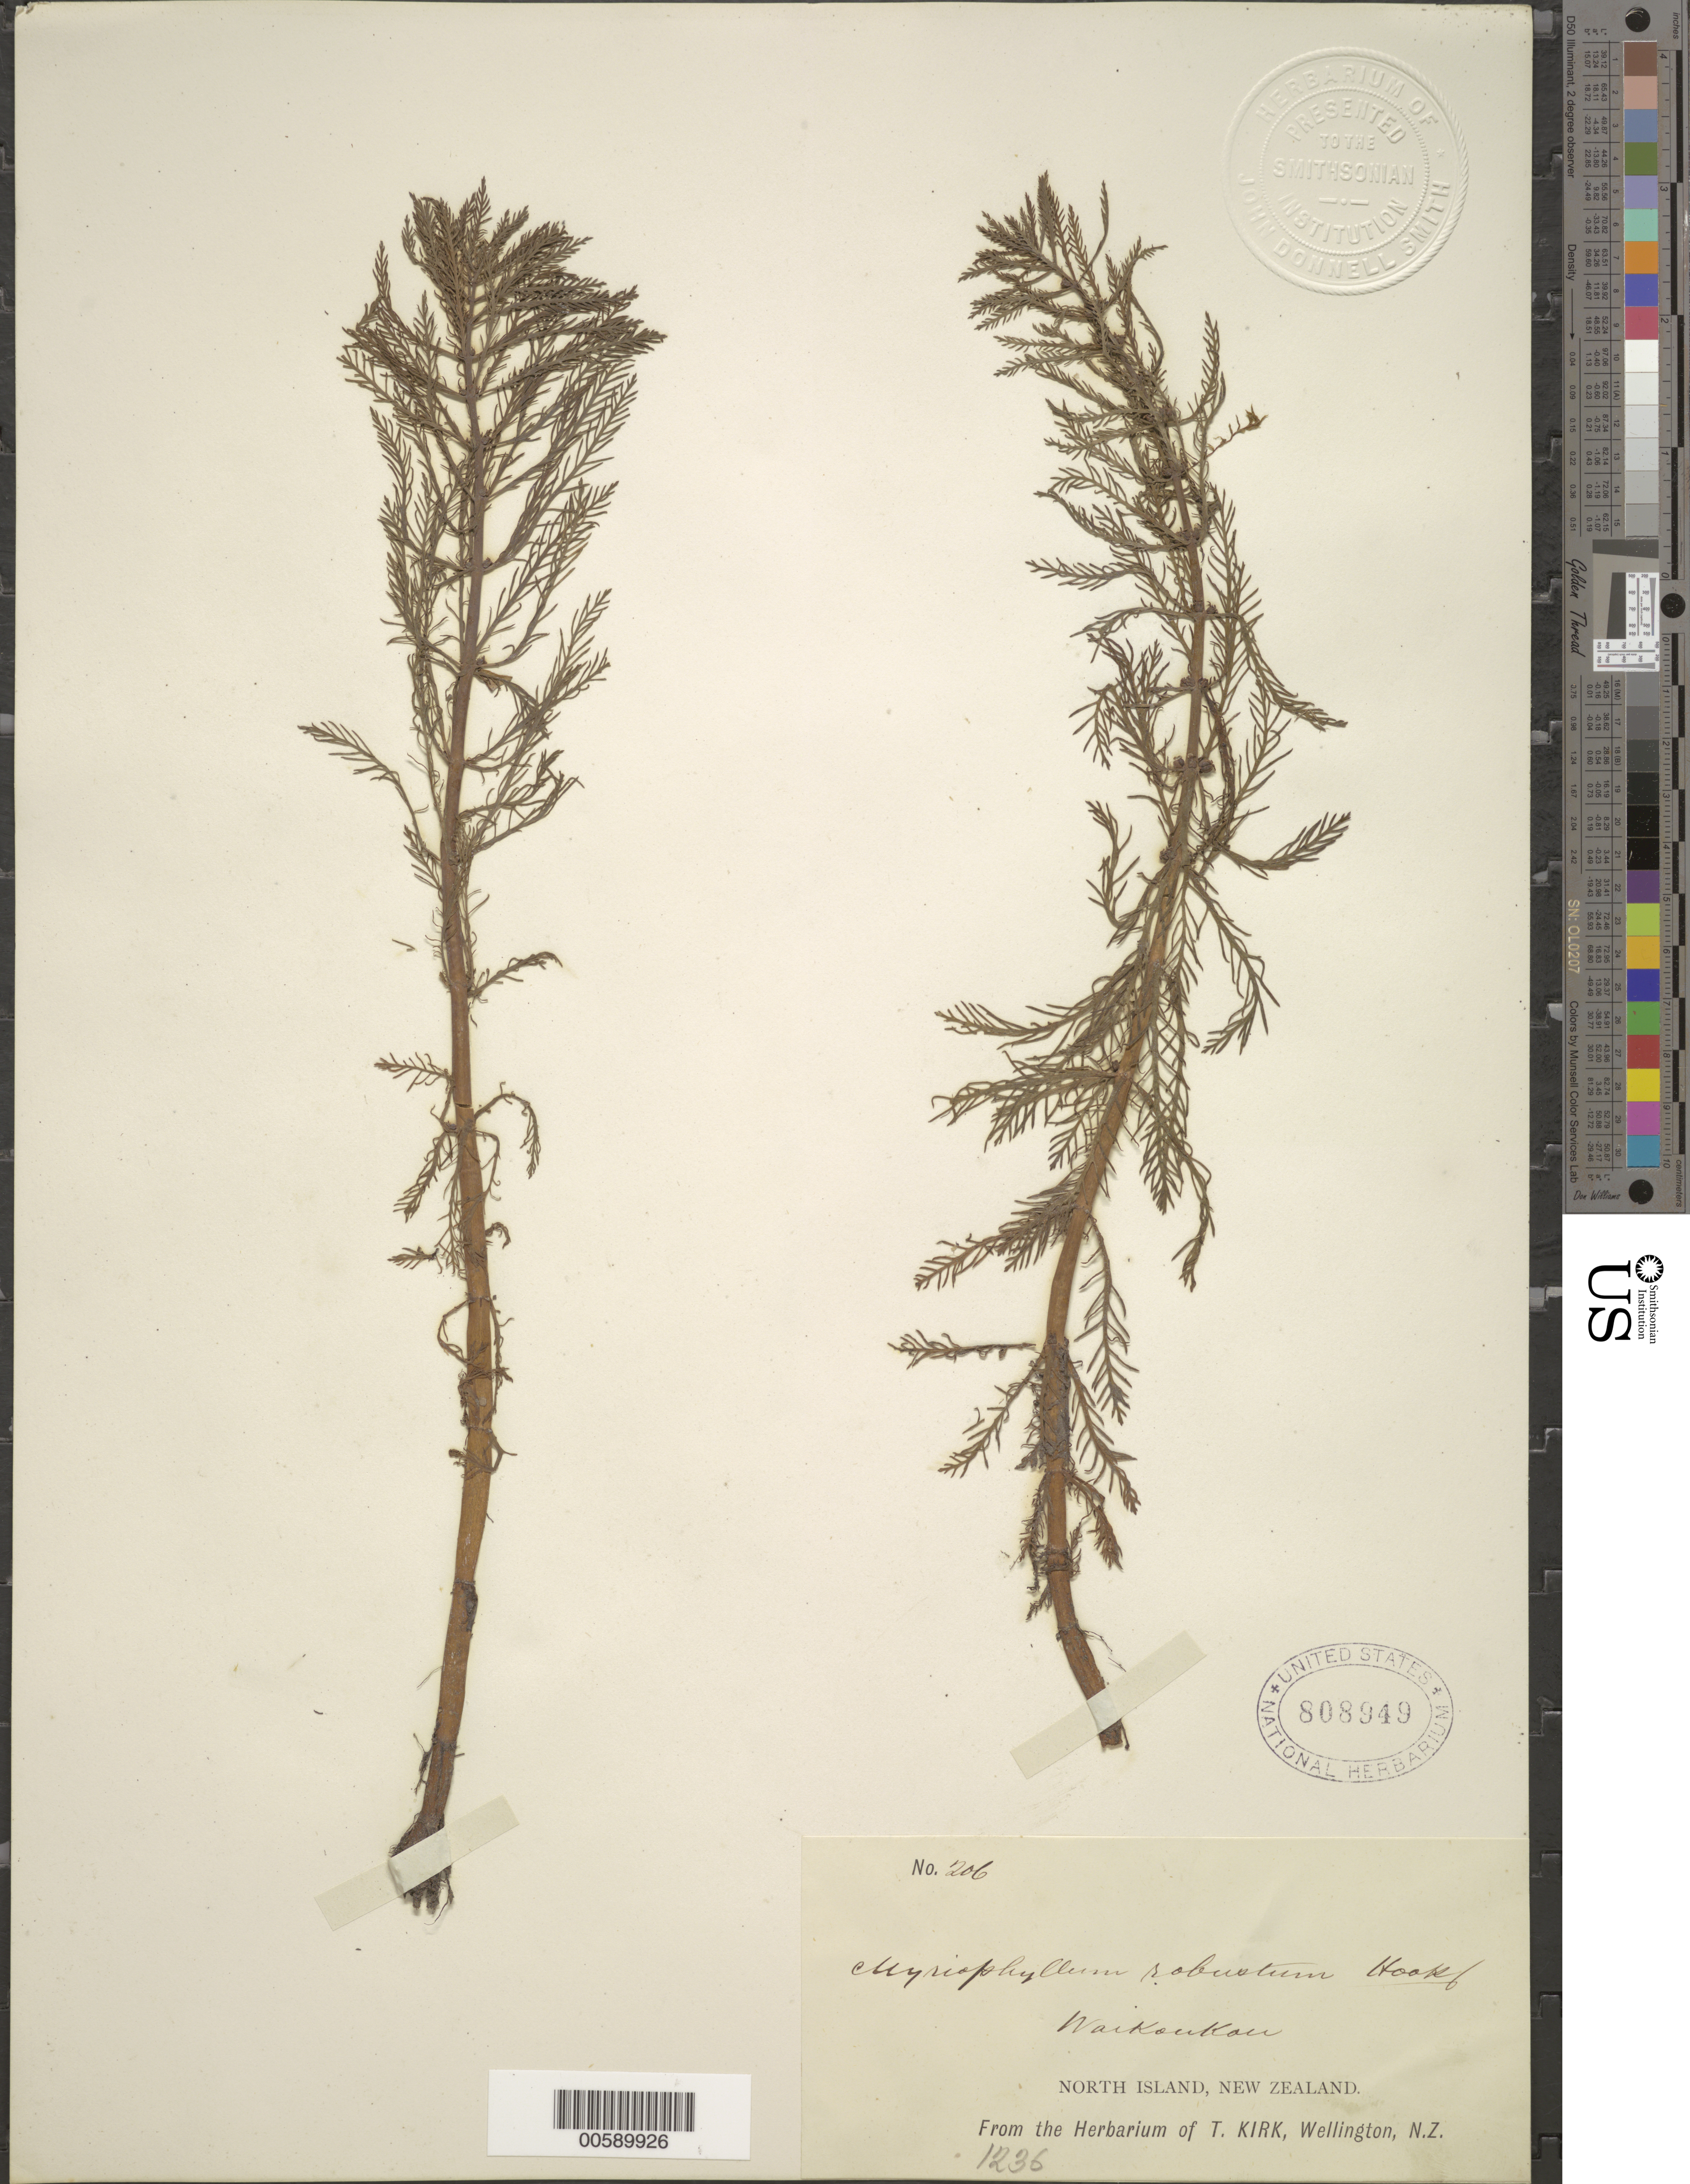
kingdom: Plantae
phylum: Tracheophyta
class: Magnoliopsida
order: Saxifragales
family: Haloragaceae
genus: Myriophyllum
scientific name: Myriophyllum robustum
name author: Hook.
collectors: T. Kirk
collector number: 206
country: New Zealand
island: North Island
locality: Waikoukau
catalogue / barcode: US 808949